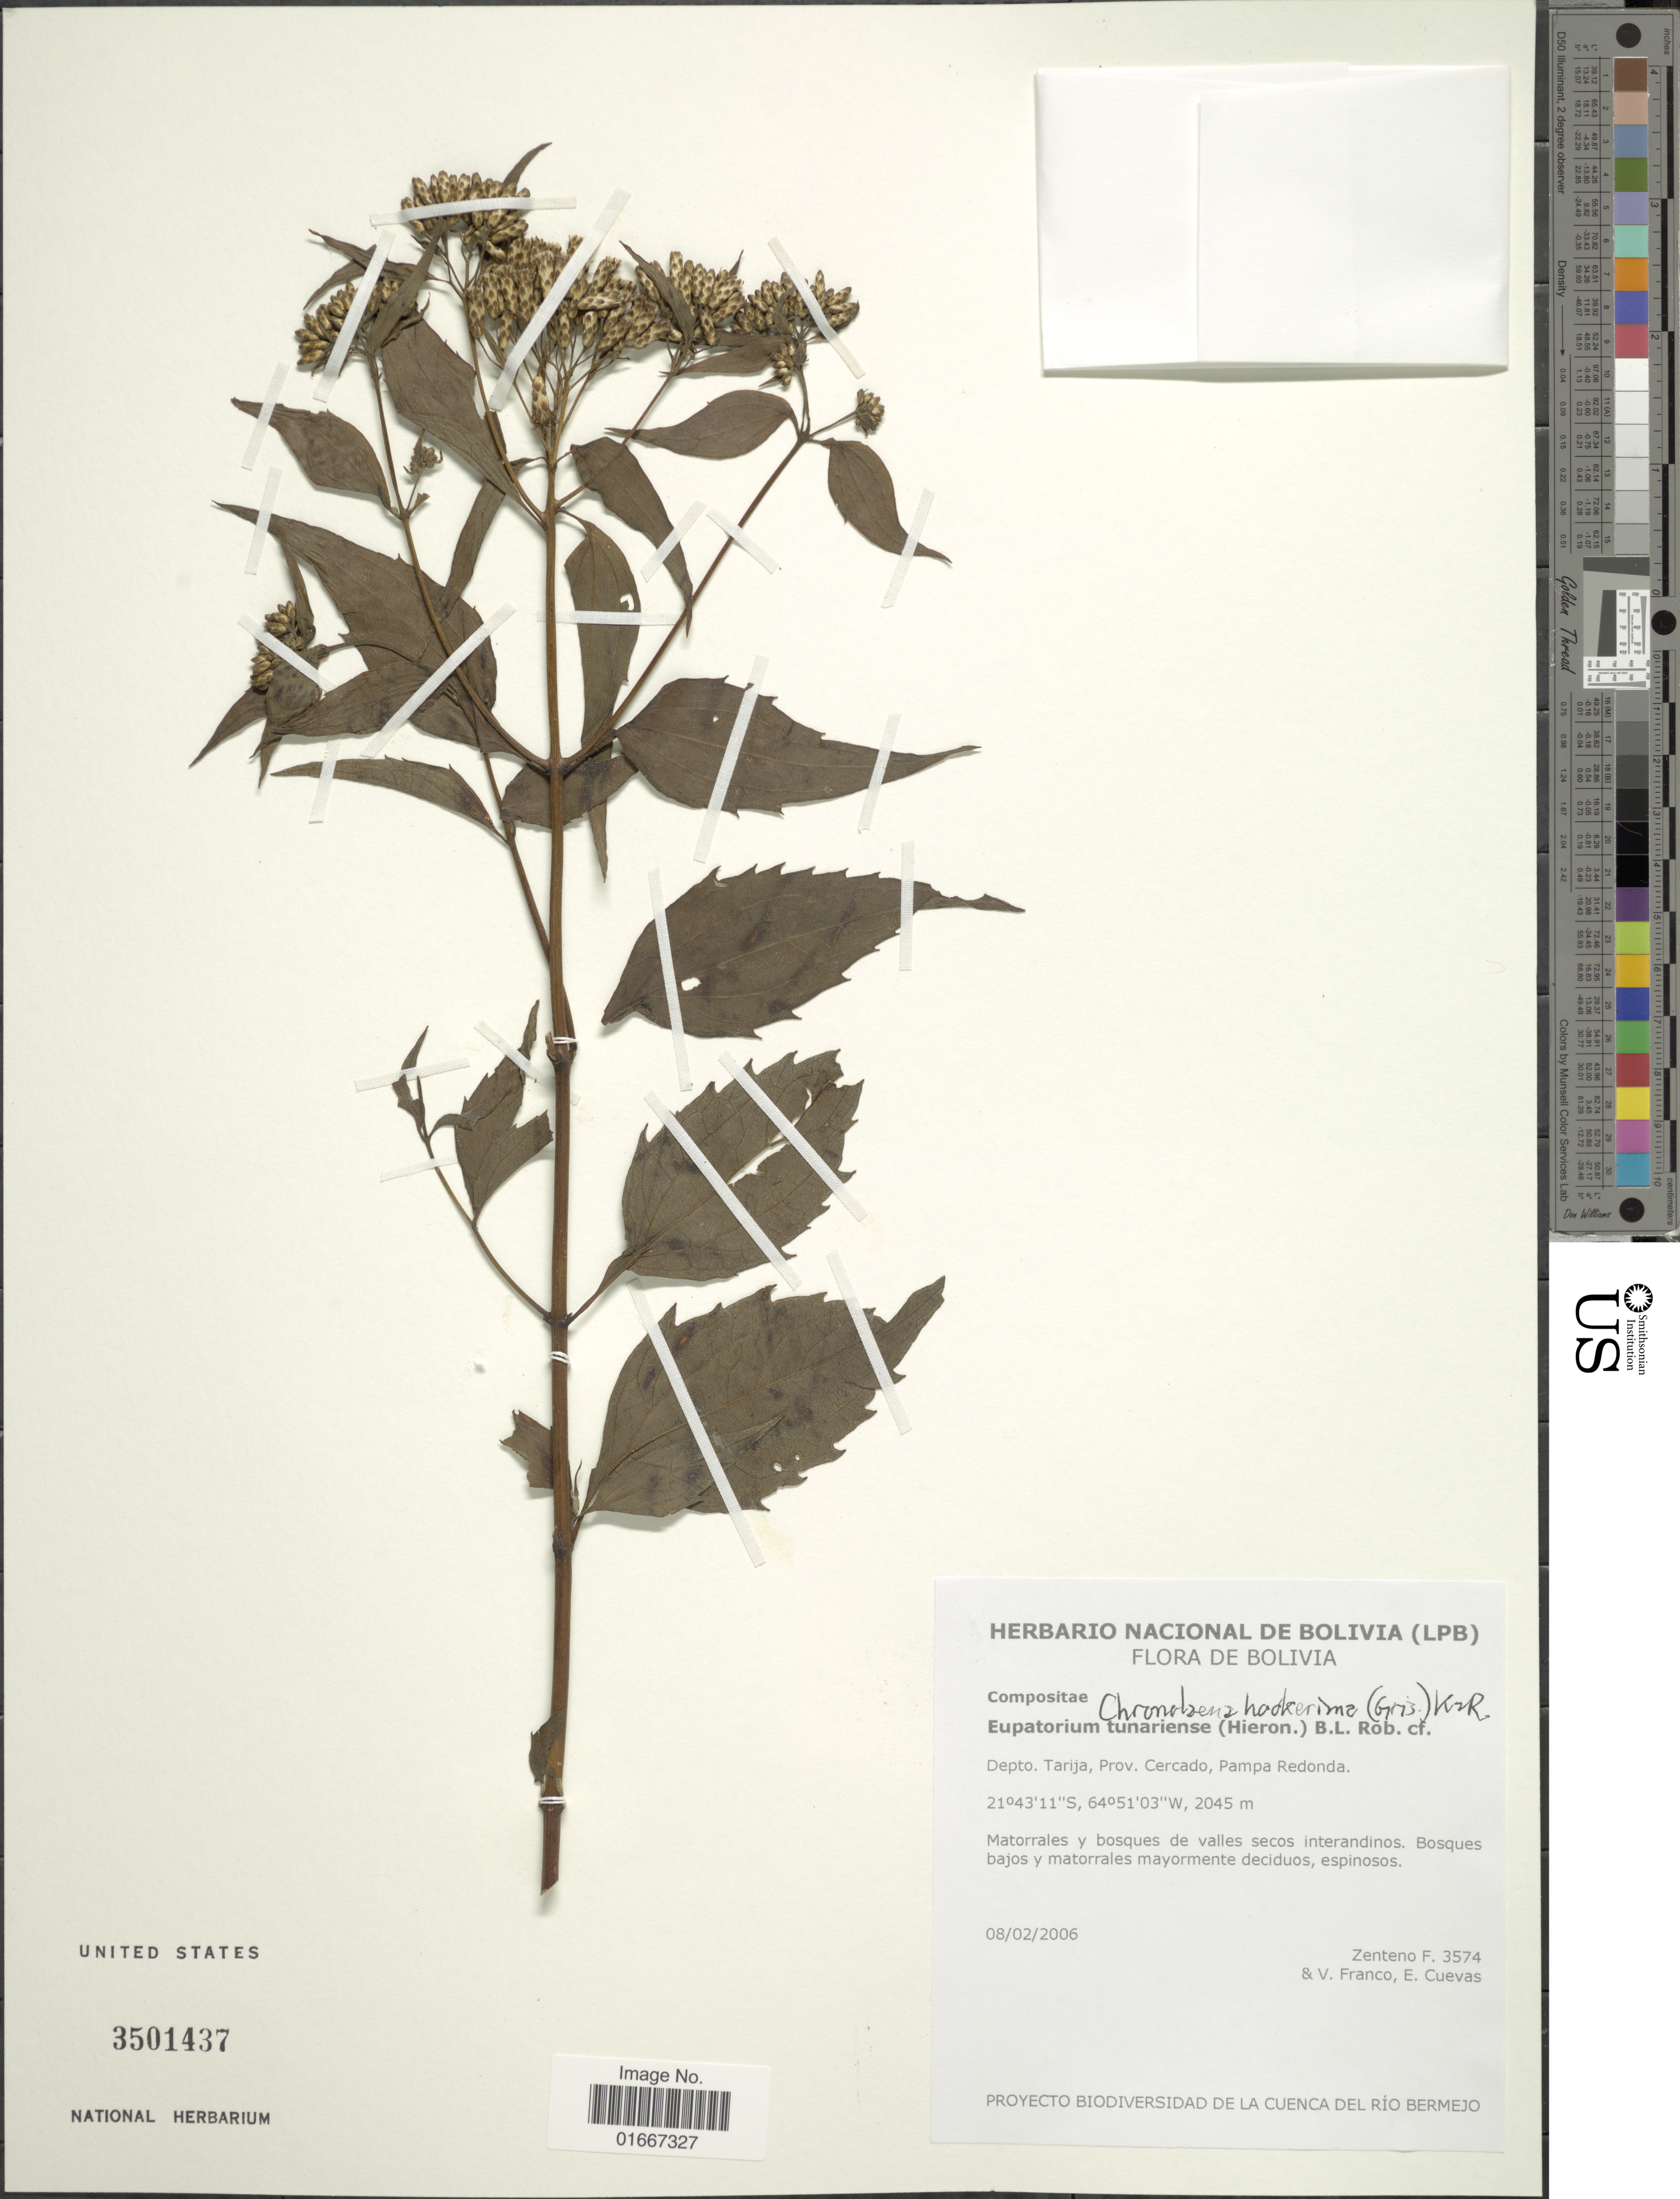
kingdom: Plantae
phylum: Tracheophyta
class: Magnoliopsida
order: Asterales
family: Asteraceae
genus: Chromolaena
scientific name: Chromolaena jujuiensis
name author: (Hieron.) R.M. King & H. Rob.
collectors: F. Zenteno, V. Franco & E. Cuevas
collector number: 3574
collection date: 2006-02-08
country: Bolivia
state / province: Tarija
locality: Prov. Cercado, Pampa Redonda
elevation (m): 2045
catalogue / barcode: US 3501437